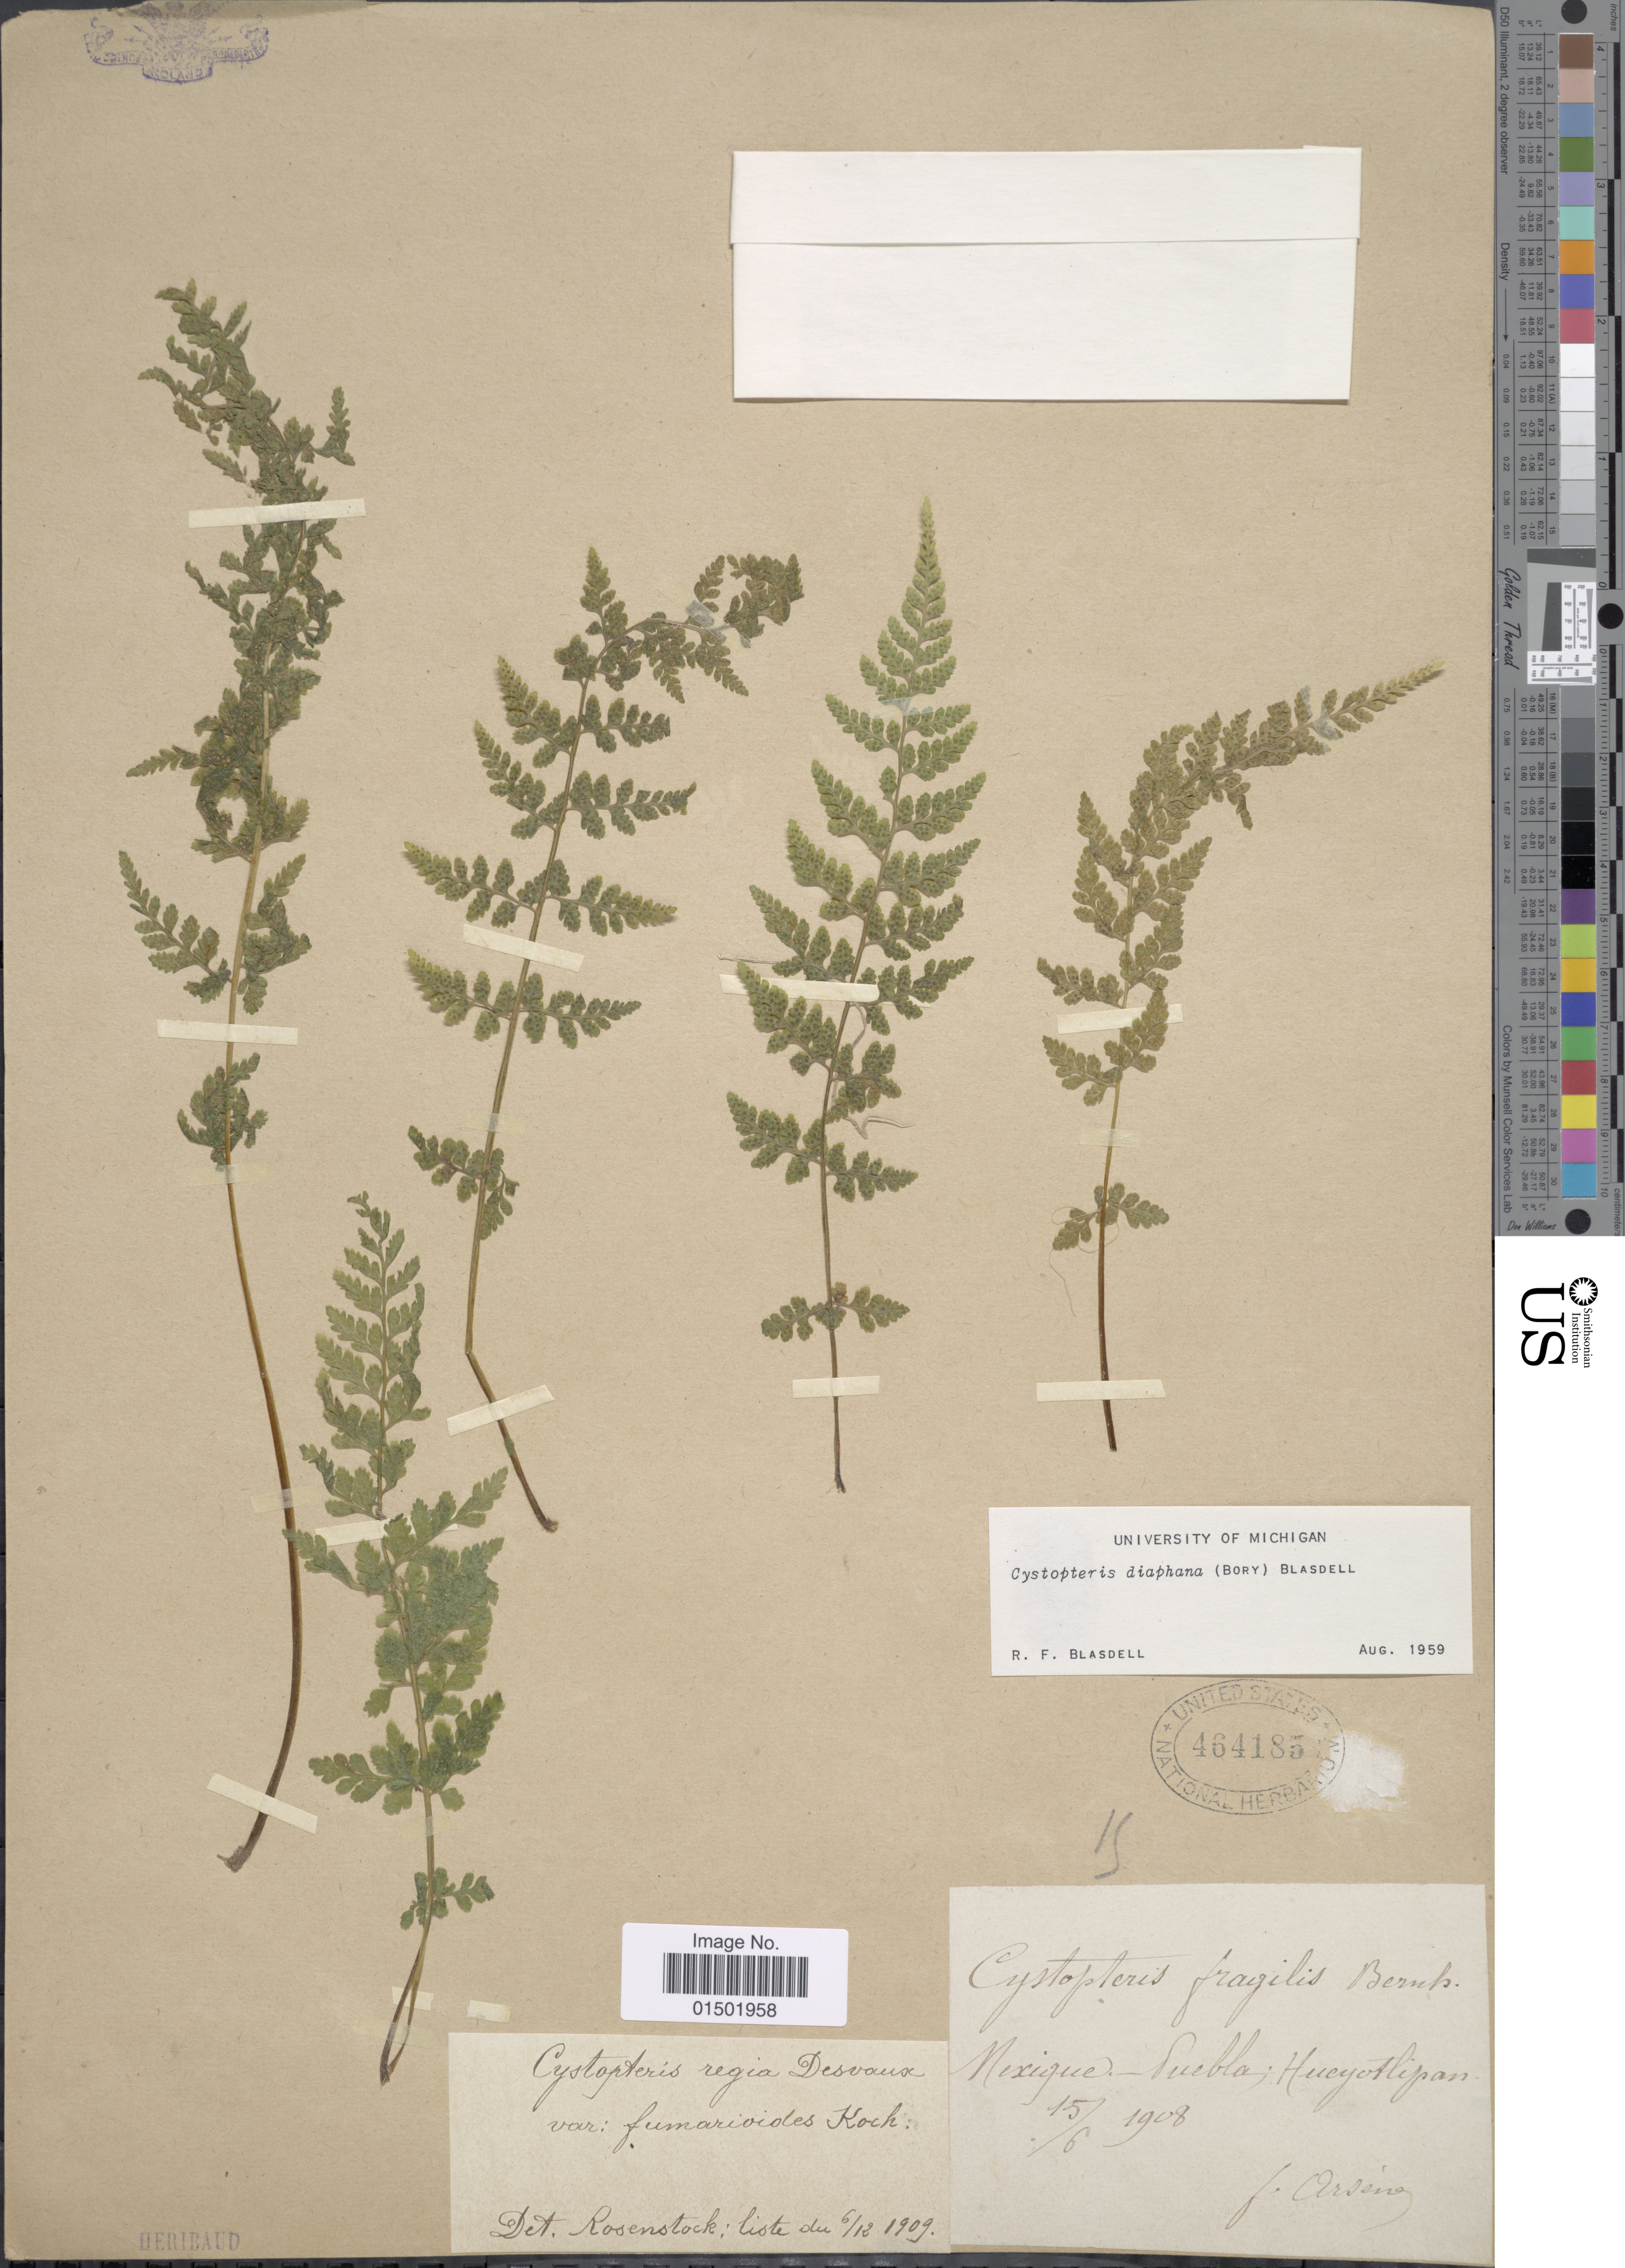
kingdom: Plantae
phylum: Tracheophyta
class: Polypodiopsida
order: Polypodiales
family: Cystopteridaceae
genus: Cystopteris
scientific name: Cystopteris diaphana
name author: (Bory) Blasdell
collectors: F. Arsène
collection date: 1908-06-15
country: Mexico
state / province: Puebla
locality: Hueyotlipan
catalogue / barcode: US 464185